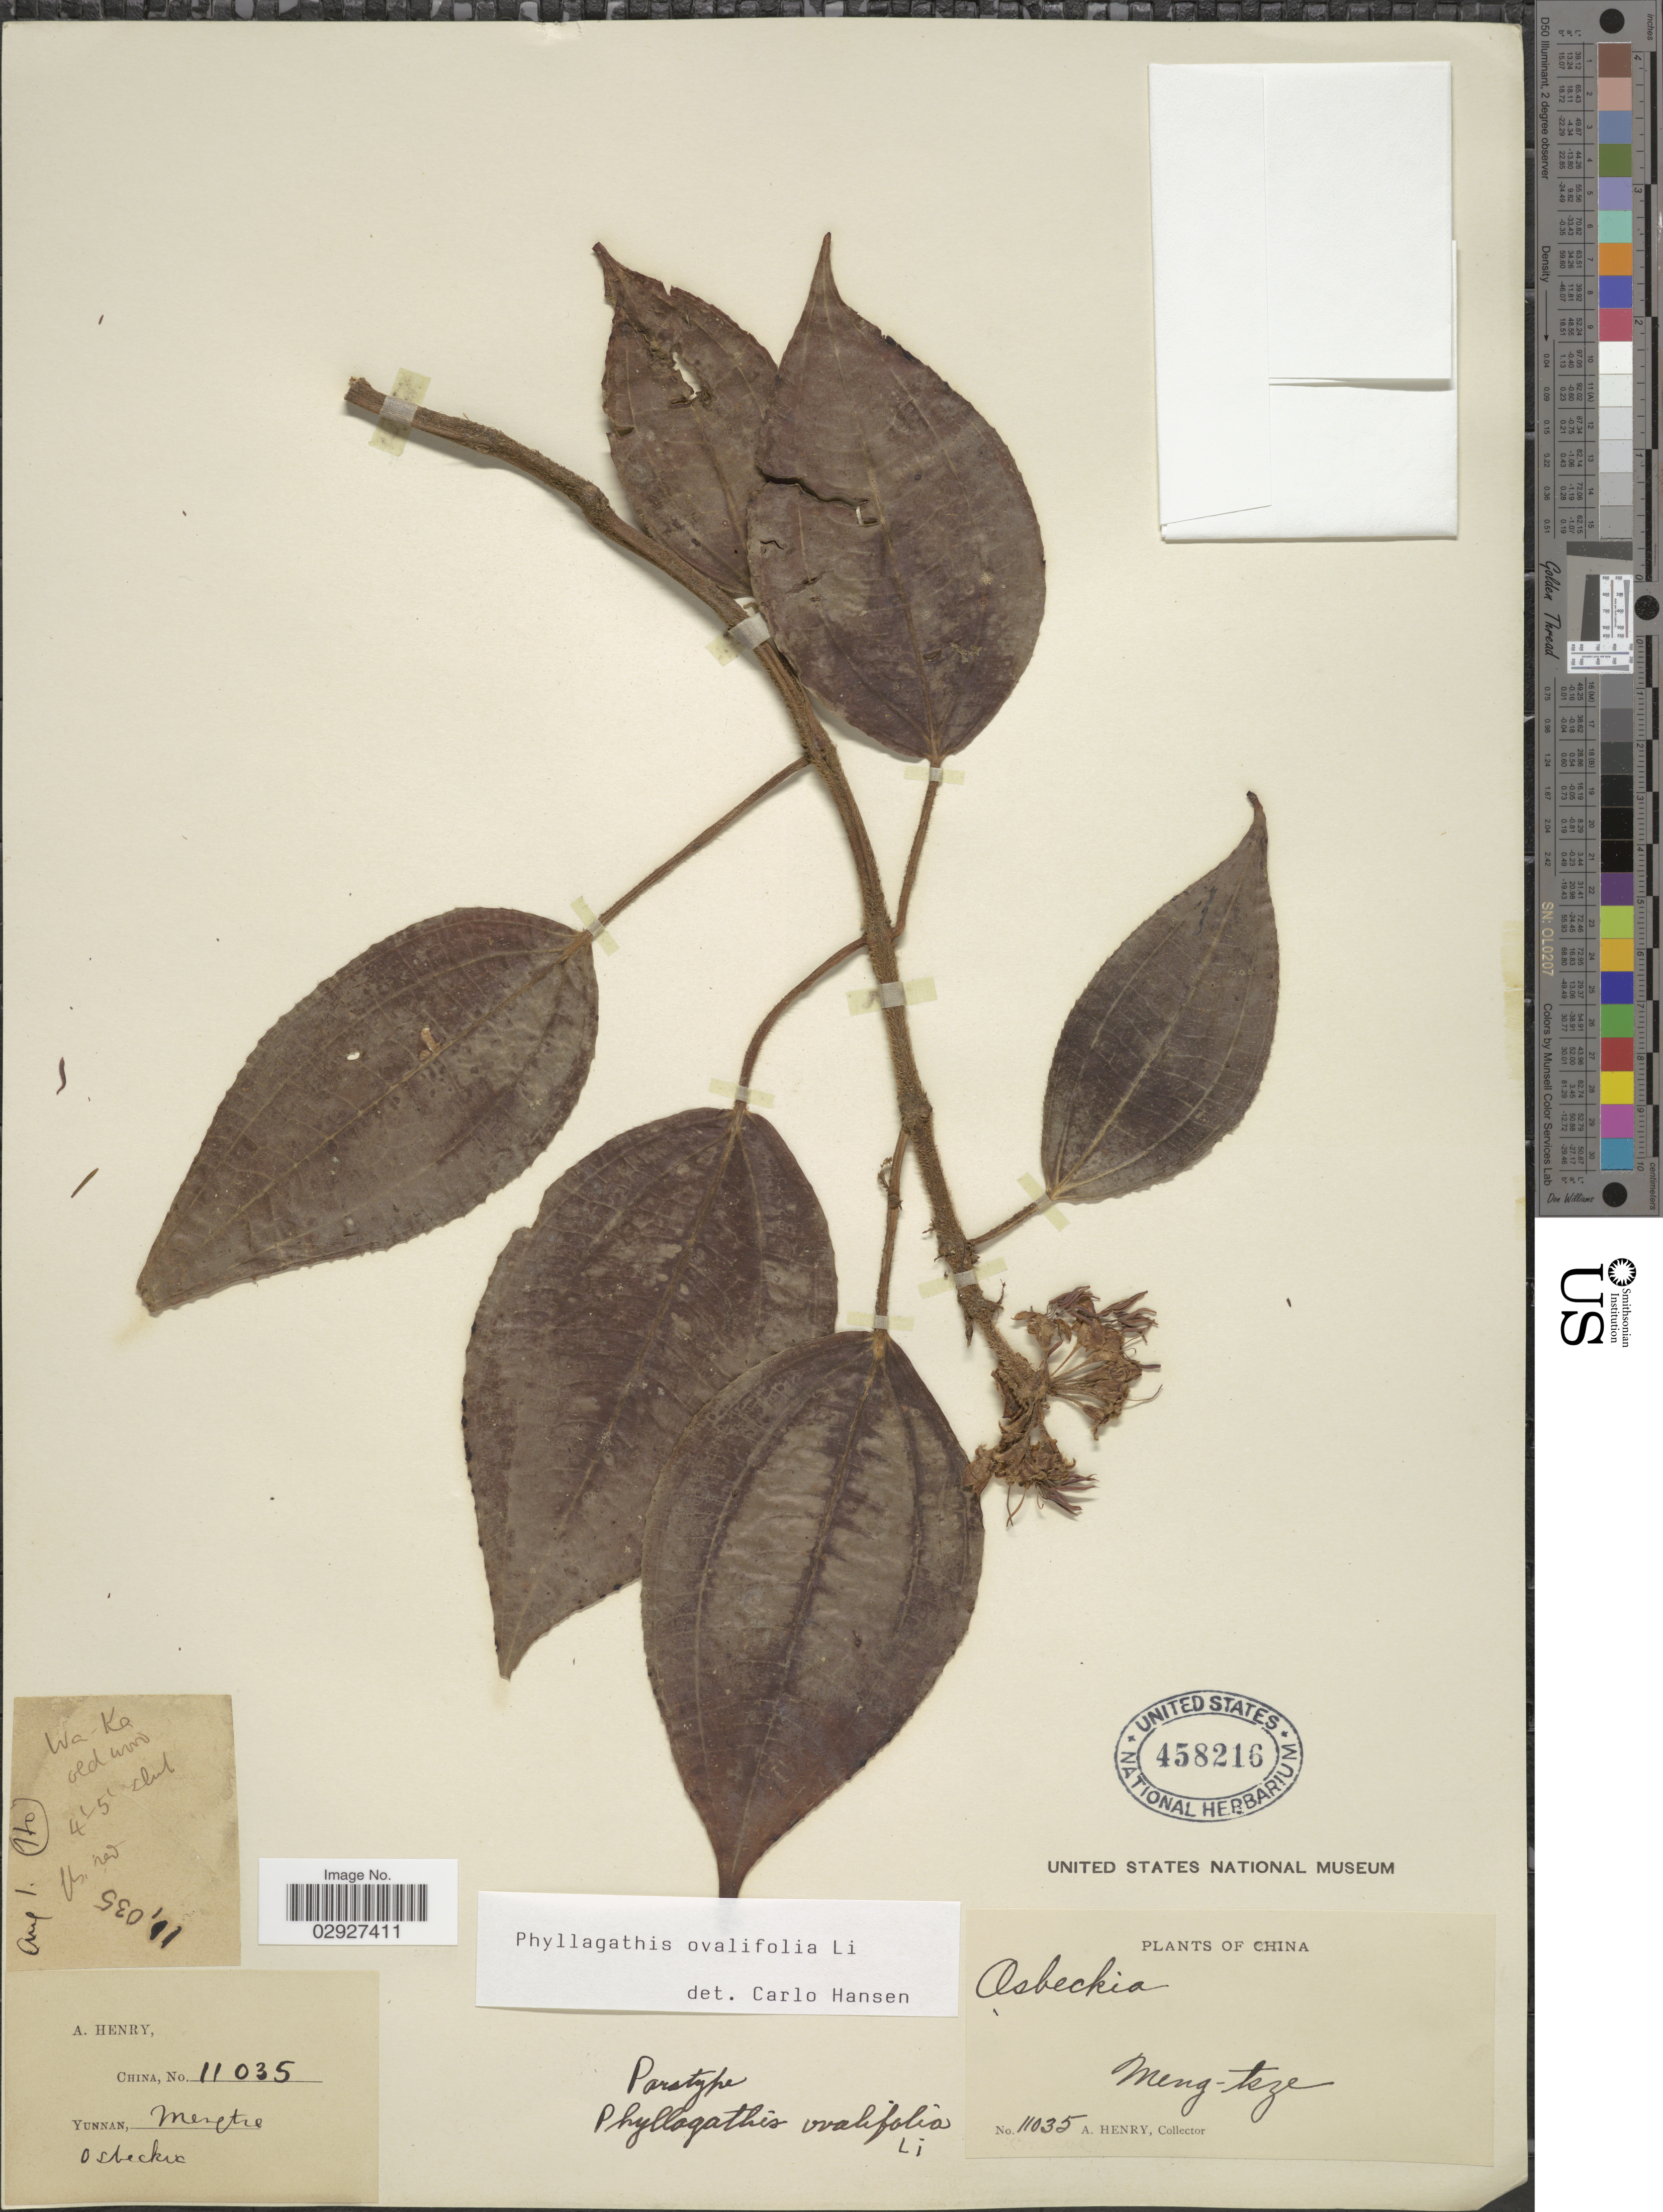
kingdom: Plantae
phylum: Tracheophyta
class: Magnoliopsida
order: Myrtales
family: Melastomataceae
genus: Phyllagathis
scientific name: Phyllagathis ovalifolia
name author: H.L. Li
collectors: A. Henry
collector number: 11035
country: China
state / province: Yunnan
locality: Mengtze. Wa Ka. Ho.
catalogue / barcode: US 458216